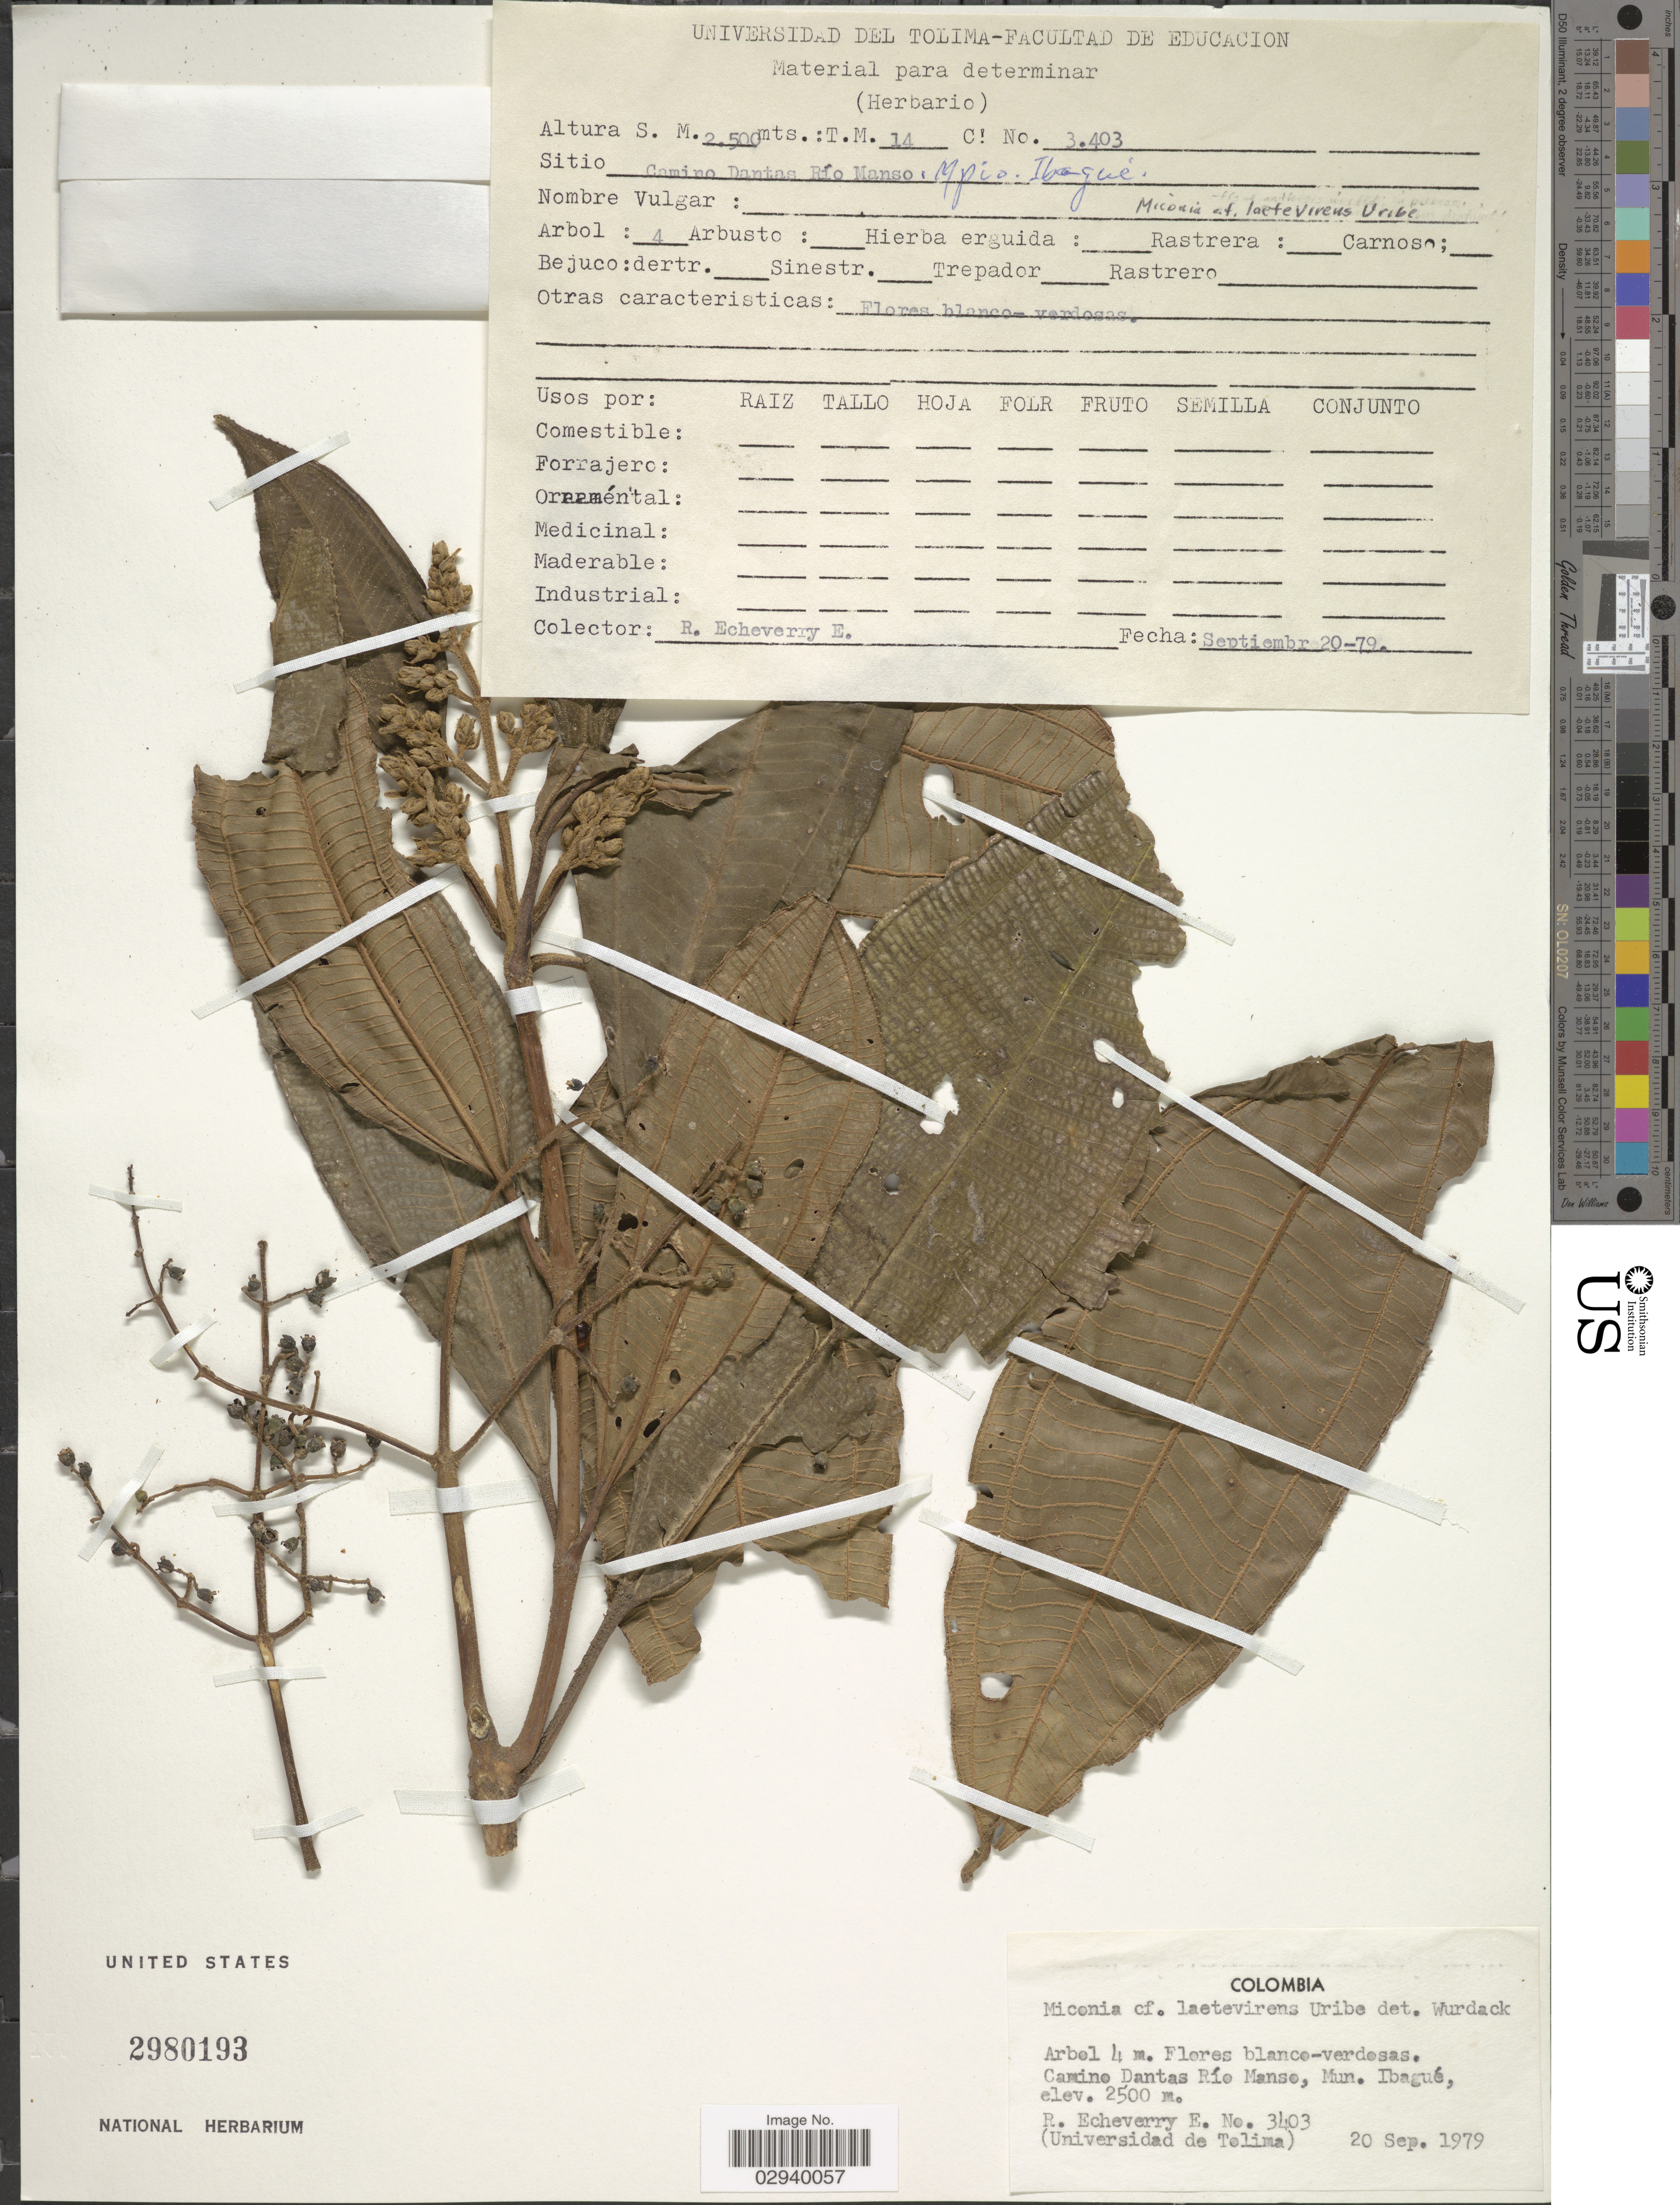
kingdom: Plantae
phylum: Tracheophyta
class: Magnoliopsida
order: Myrtales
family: Melastomataceae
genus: Miconia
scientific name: Miconia laetevirens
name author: L. Uribe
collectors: R. Echeverry E.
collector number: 3403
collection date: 1979-09-20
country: Colombia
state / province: Tolima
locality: Camino Dantas Río Manso, Mun. Ibagué.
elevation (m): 2500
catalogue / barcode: US 2980193